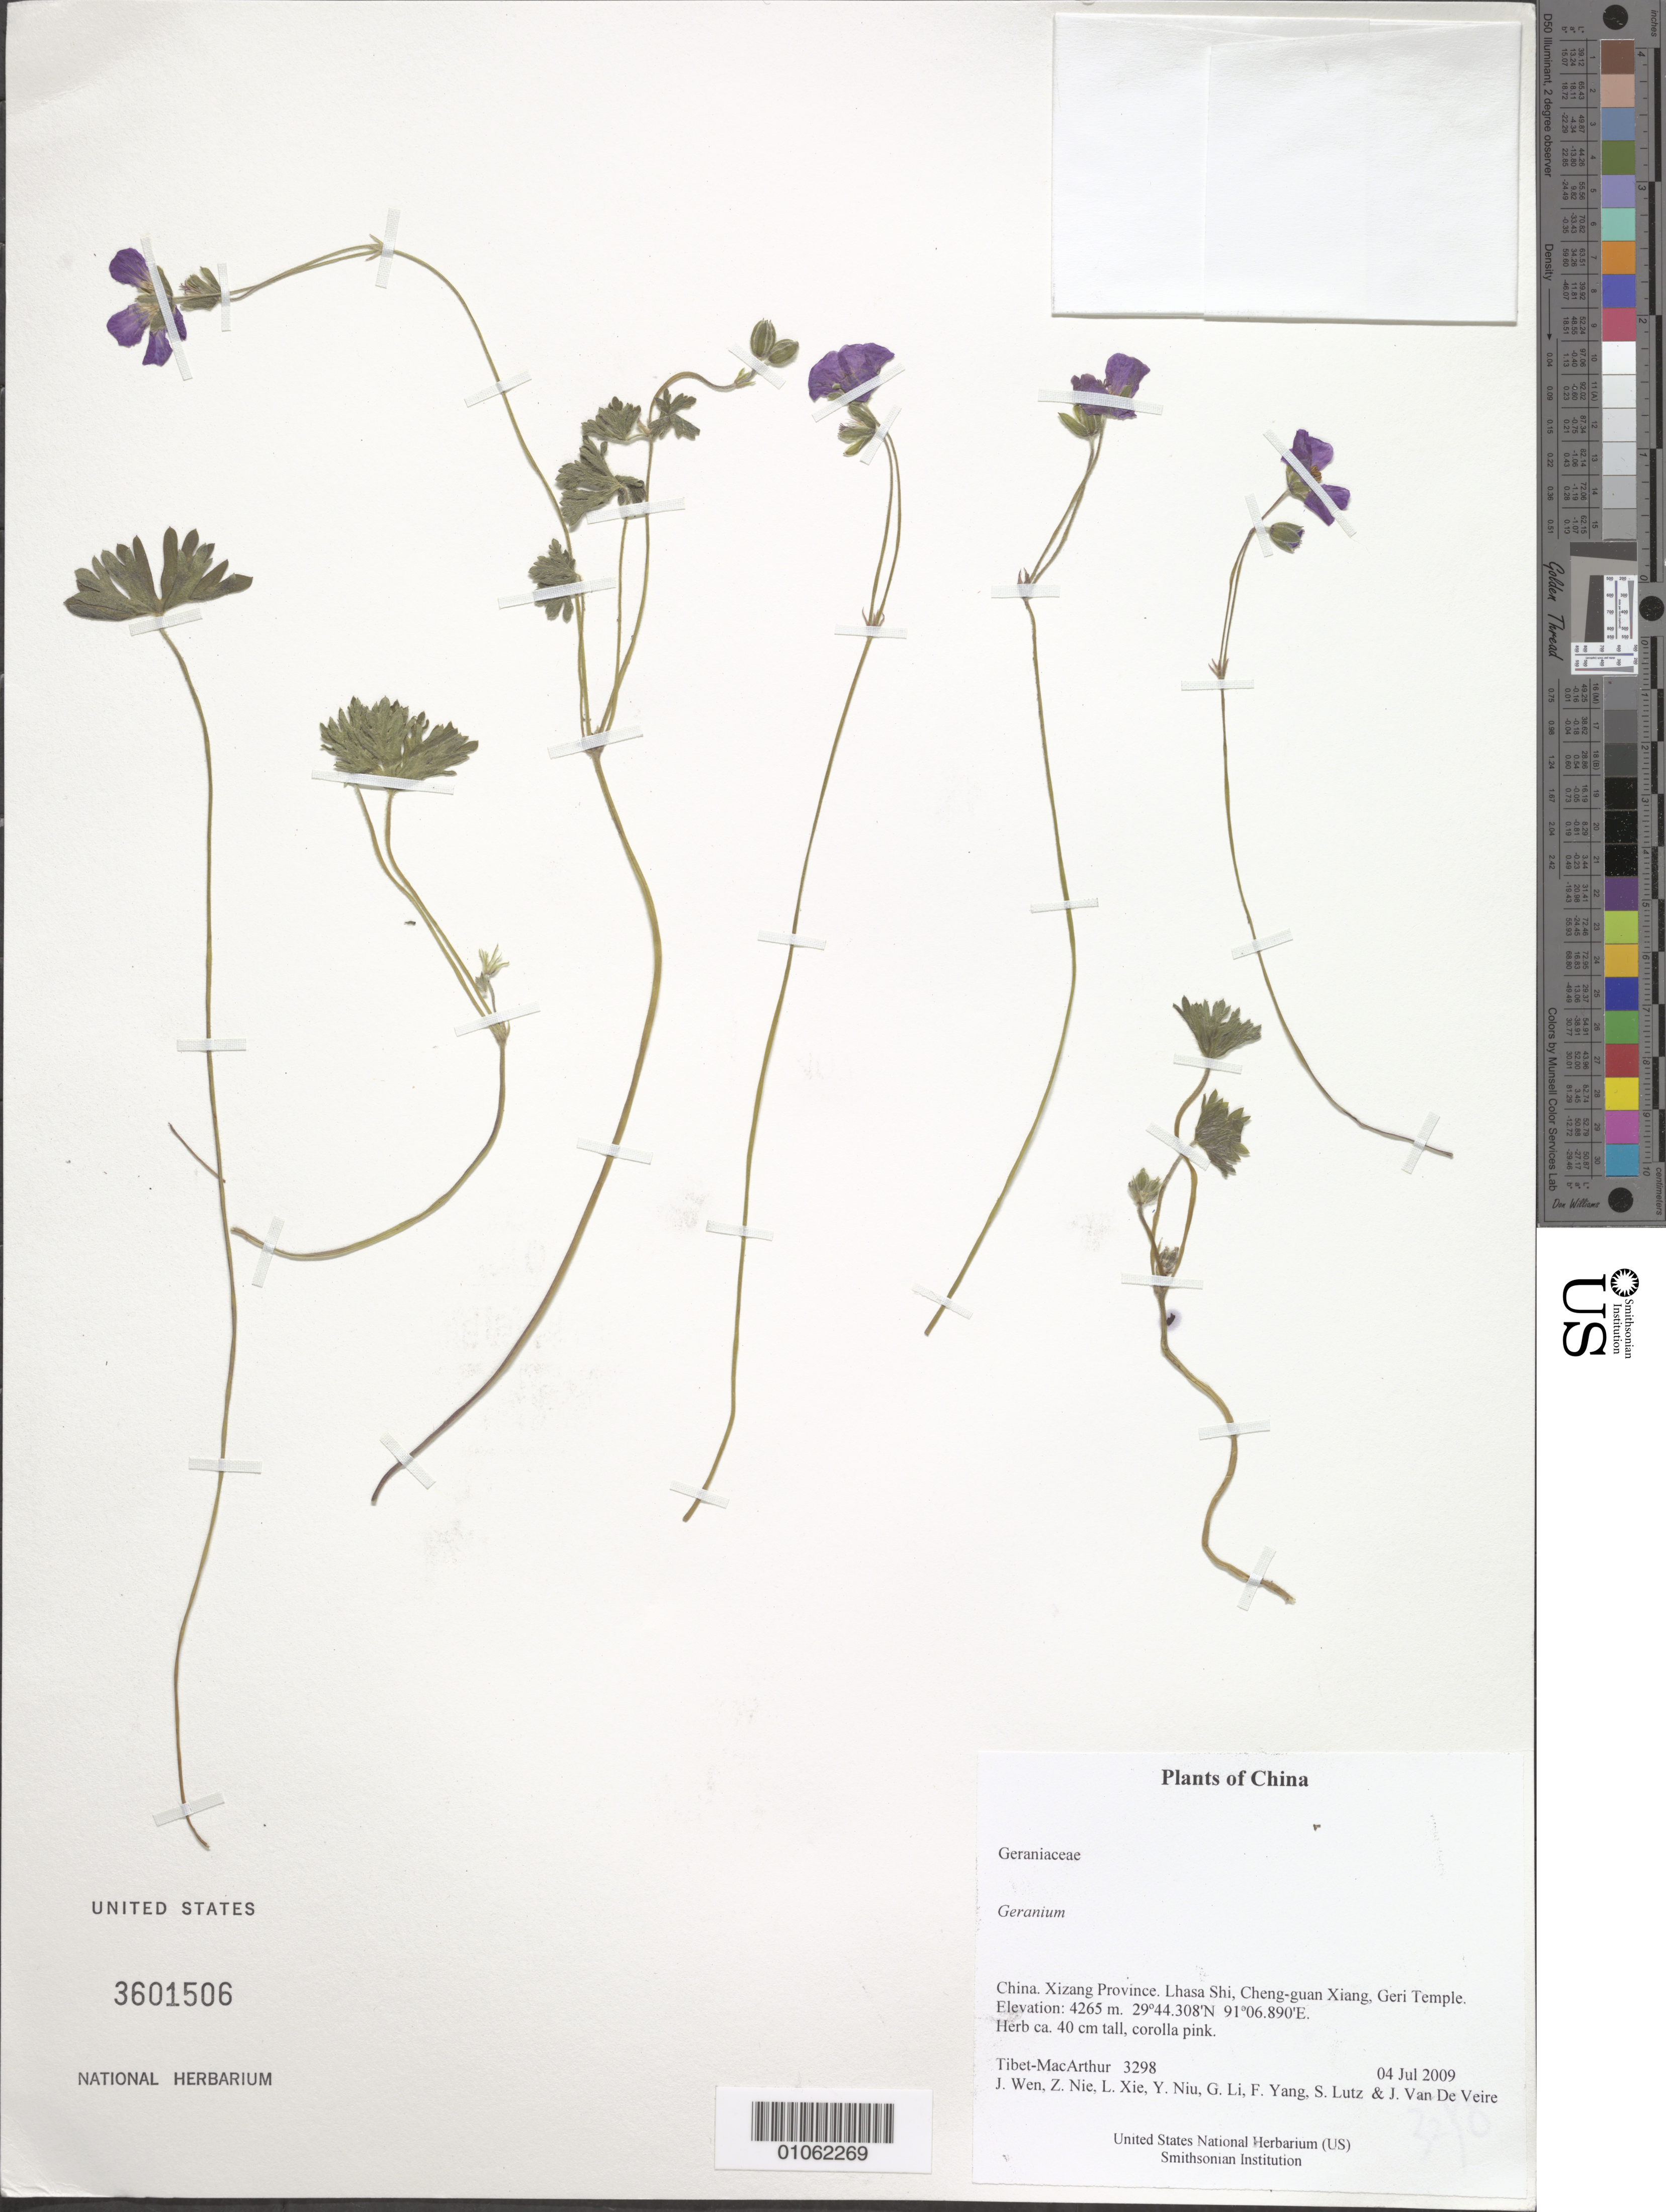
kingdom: Plantae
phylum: Tracheophyta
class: Magnoliopsida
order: Geraniales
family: Geraniaceae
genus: Geranium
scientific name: Geranium donianum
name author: Sweet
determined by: Aedo, C.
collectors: Tibet-MacArthur, J. Wen, Z. Nie, L. Xie, Y. Niu, G. Li, F. Yang, S. Lutz & J. Van De Veire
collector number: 3298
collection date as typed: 04 Jul 2009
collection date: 2009-07-04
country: China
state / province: Xizang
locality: Lhasa Shi, Cheng-guan Xiang, Geri Temple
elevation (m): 4265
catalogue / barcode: US 3601506